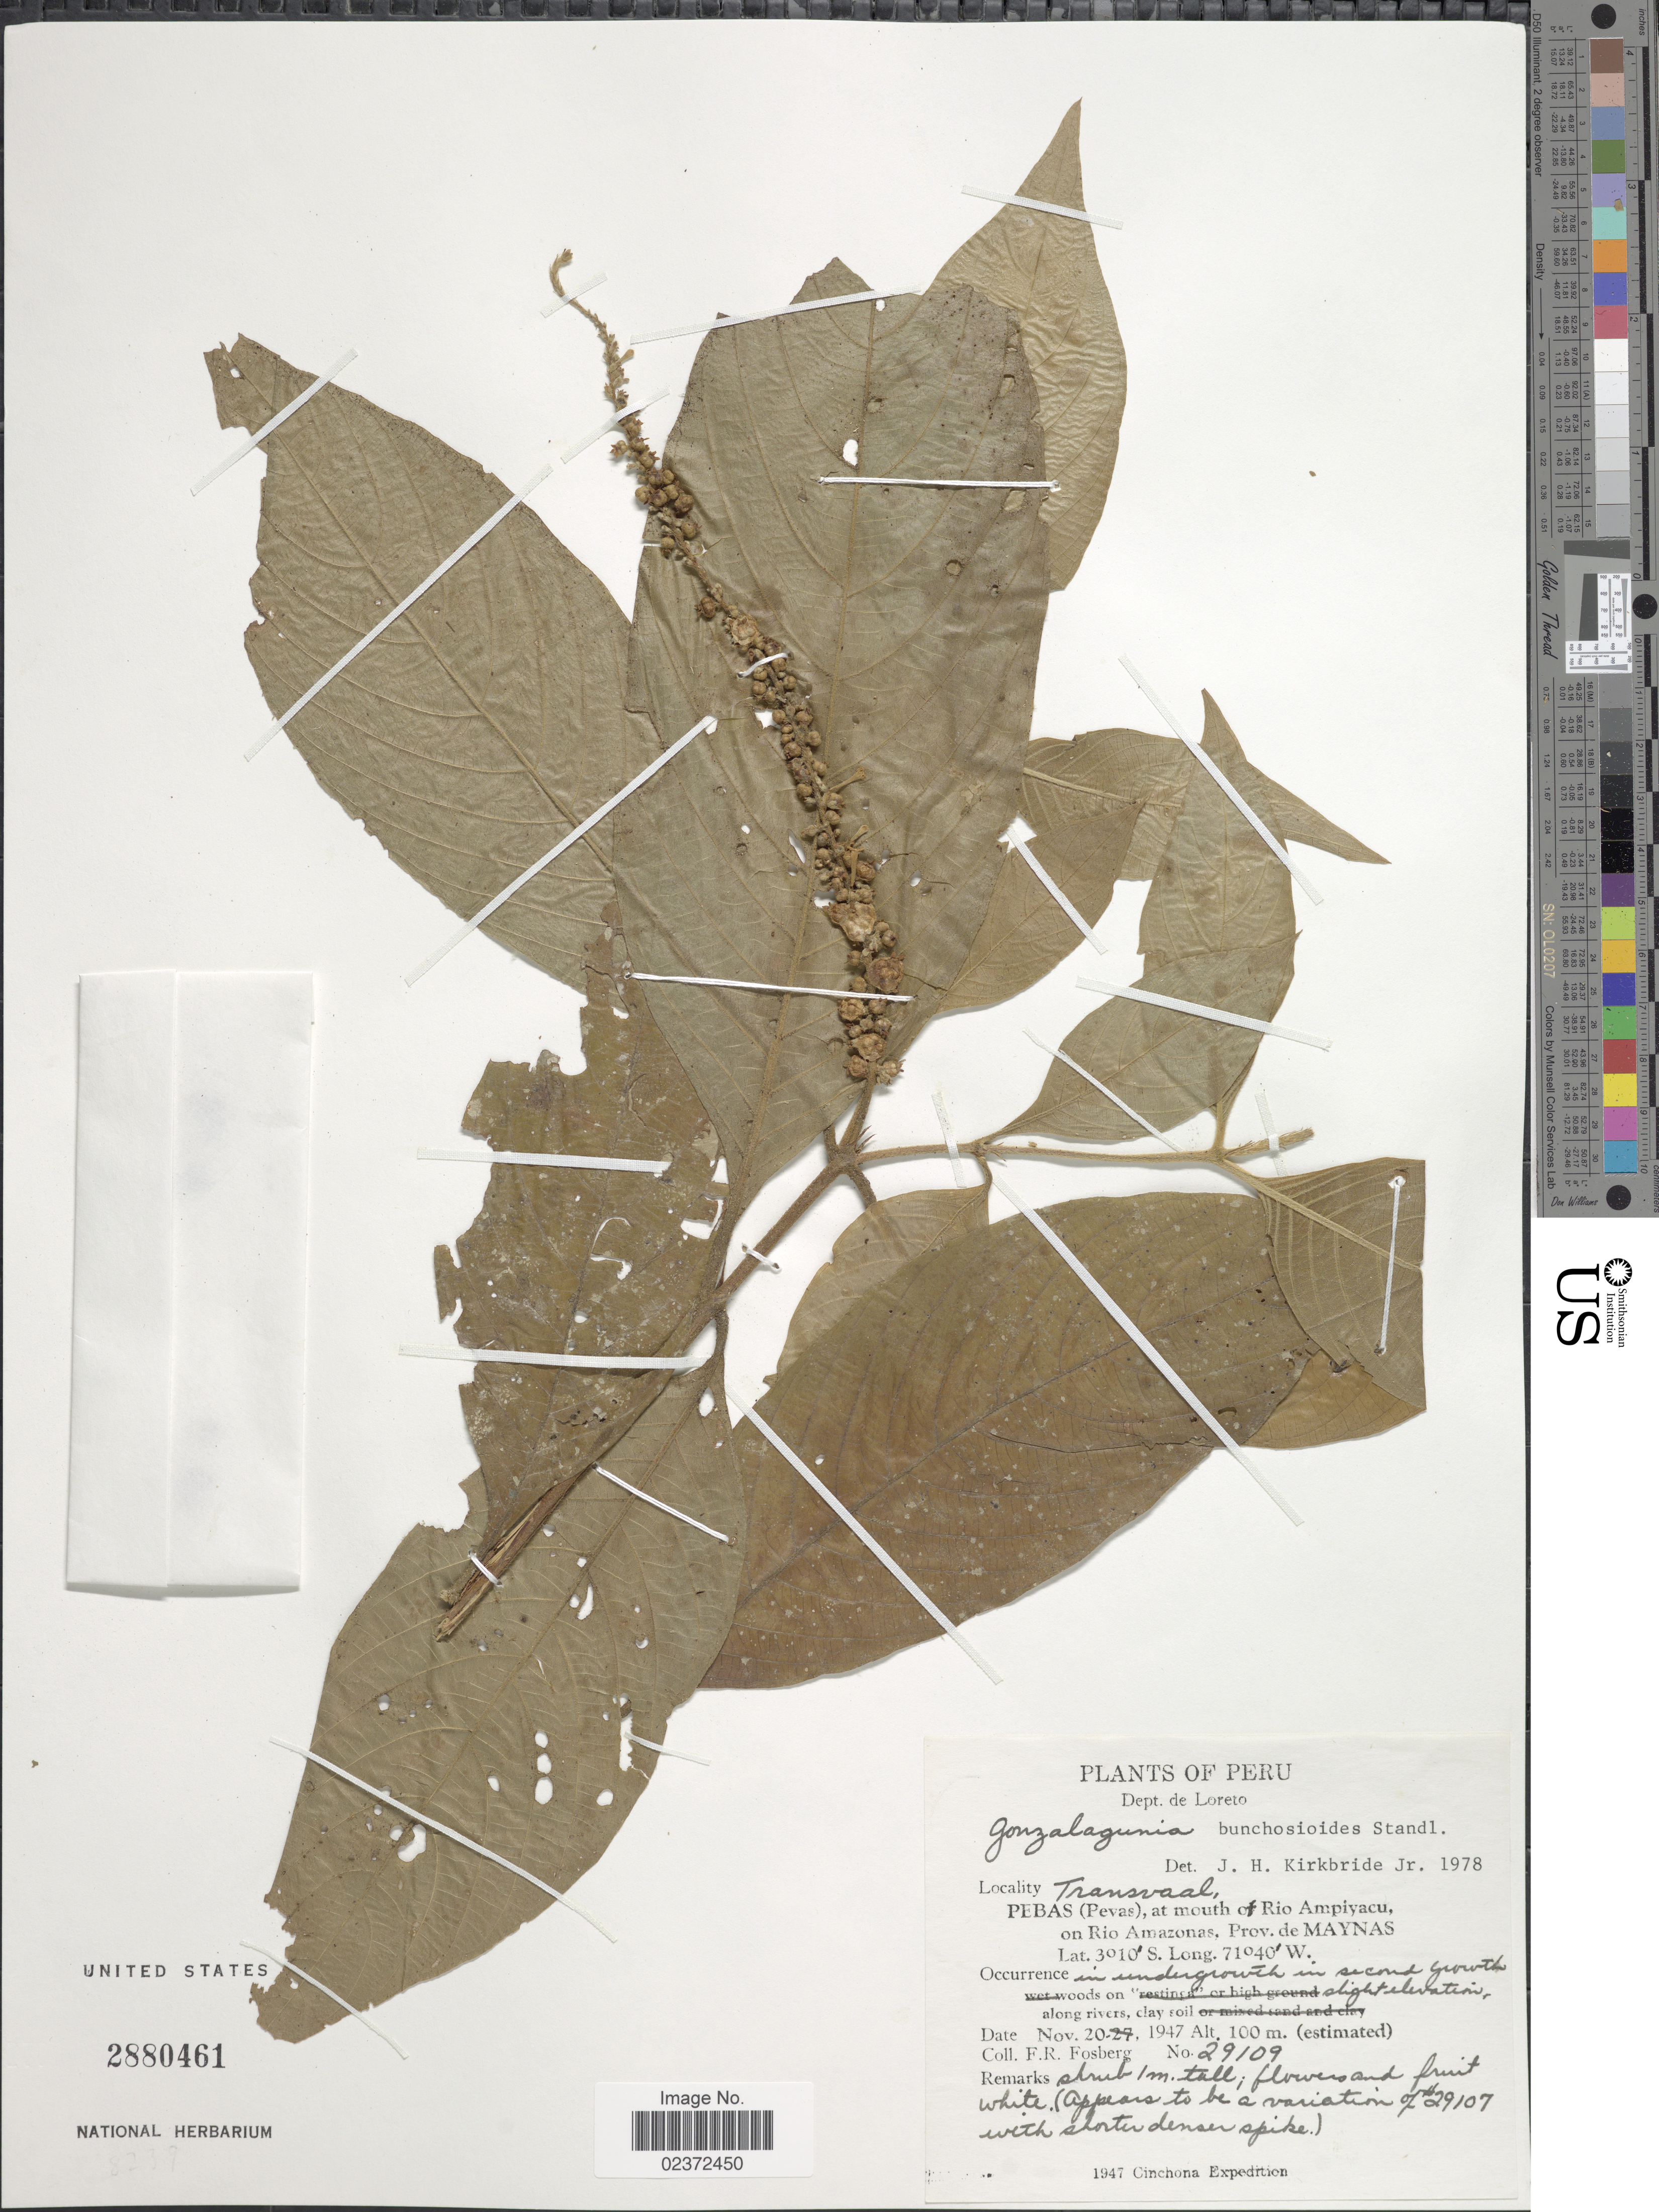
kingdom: Plantae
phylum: Tracheophyta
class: Magnoliopsida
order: Gentianales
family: Rubiaceae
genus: Gonzalagunia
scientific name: Gonzalagunia bunchosioides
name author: Standl.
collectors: F. R. Fosberg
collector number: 29109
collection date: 1947-11-20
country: Peru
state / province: Loreto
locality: Transvaal, Pebas (Pevas), at mouth of Rio Ampiyacu, on Rio Amazonas, Prov. de Maynas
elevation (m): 100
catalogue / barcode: US 2880461